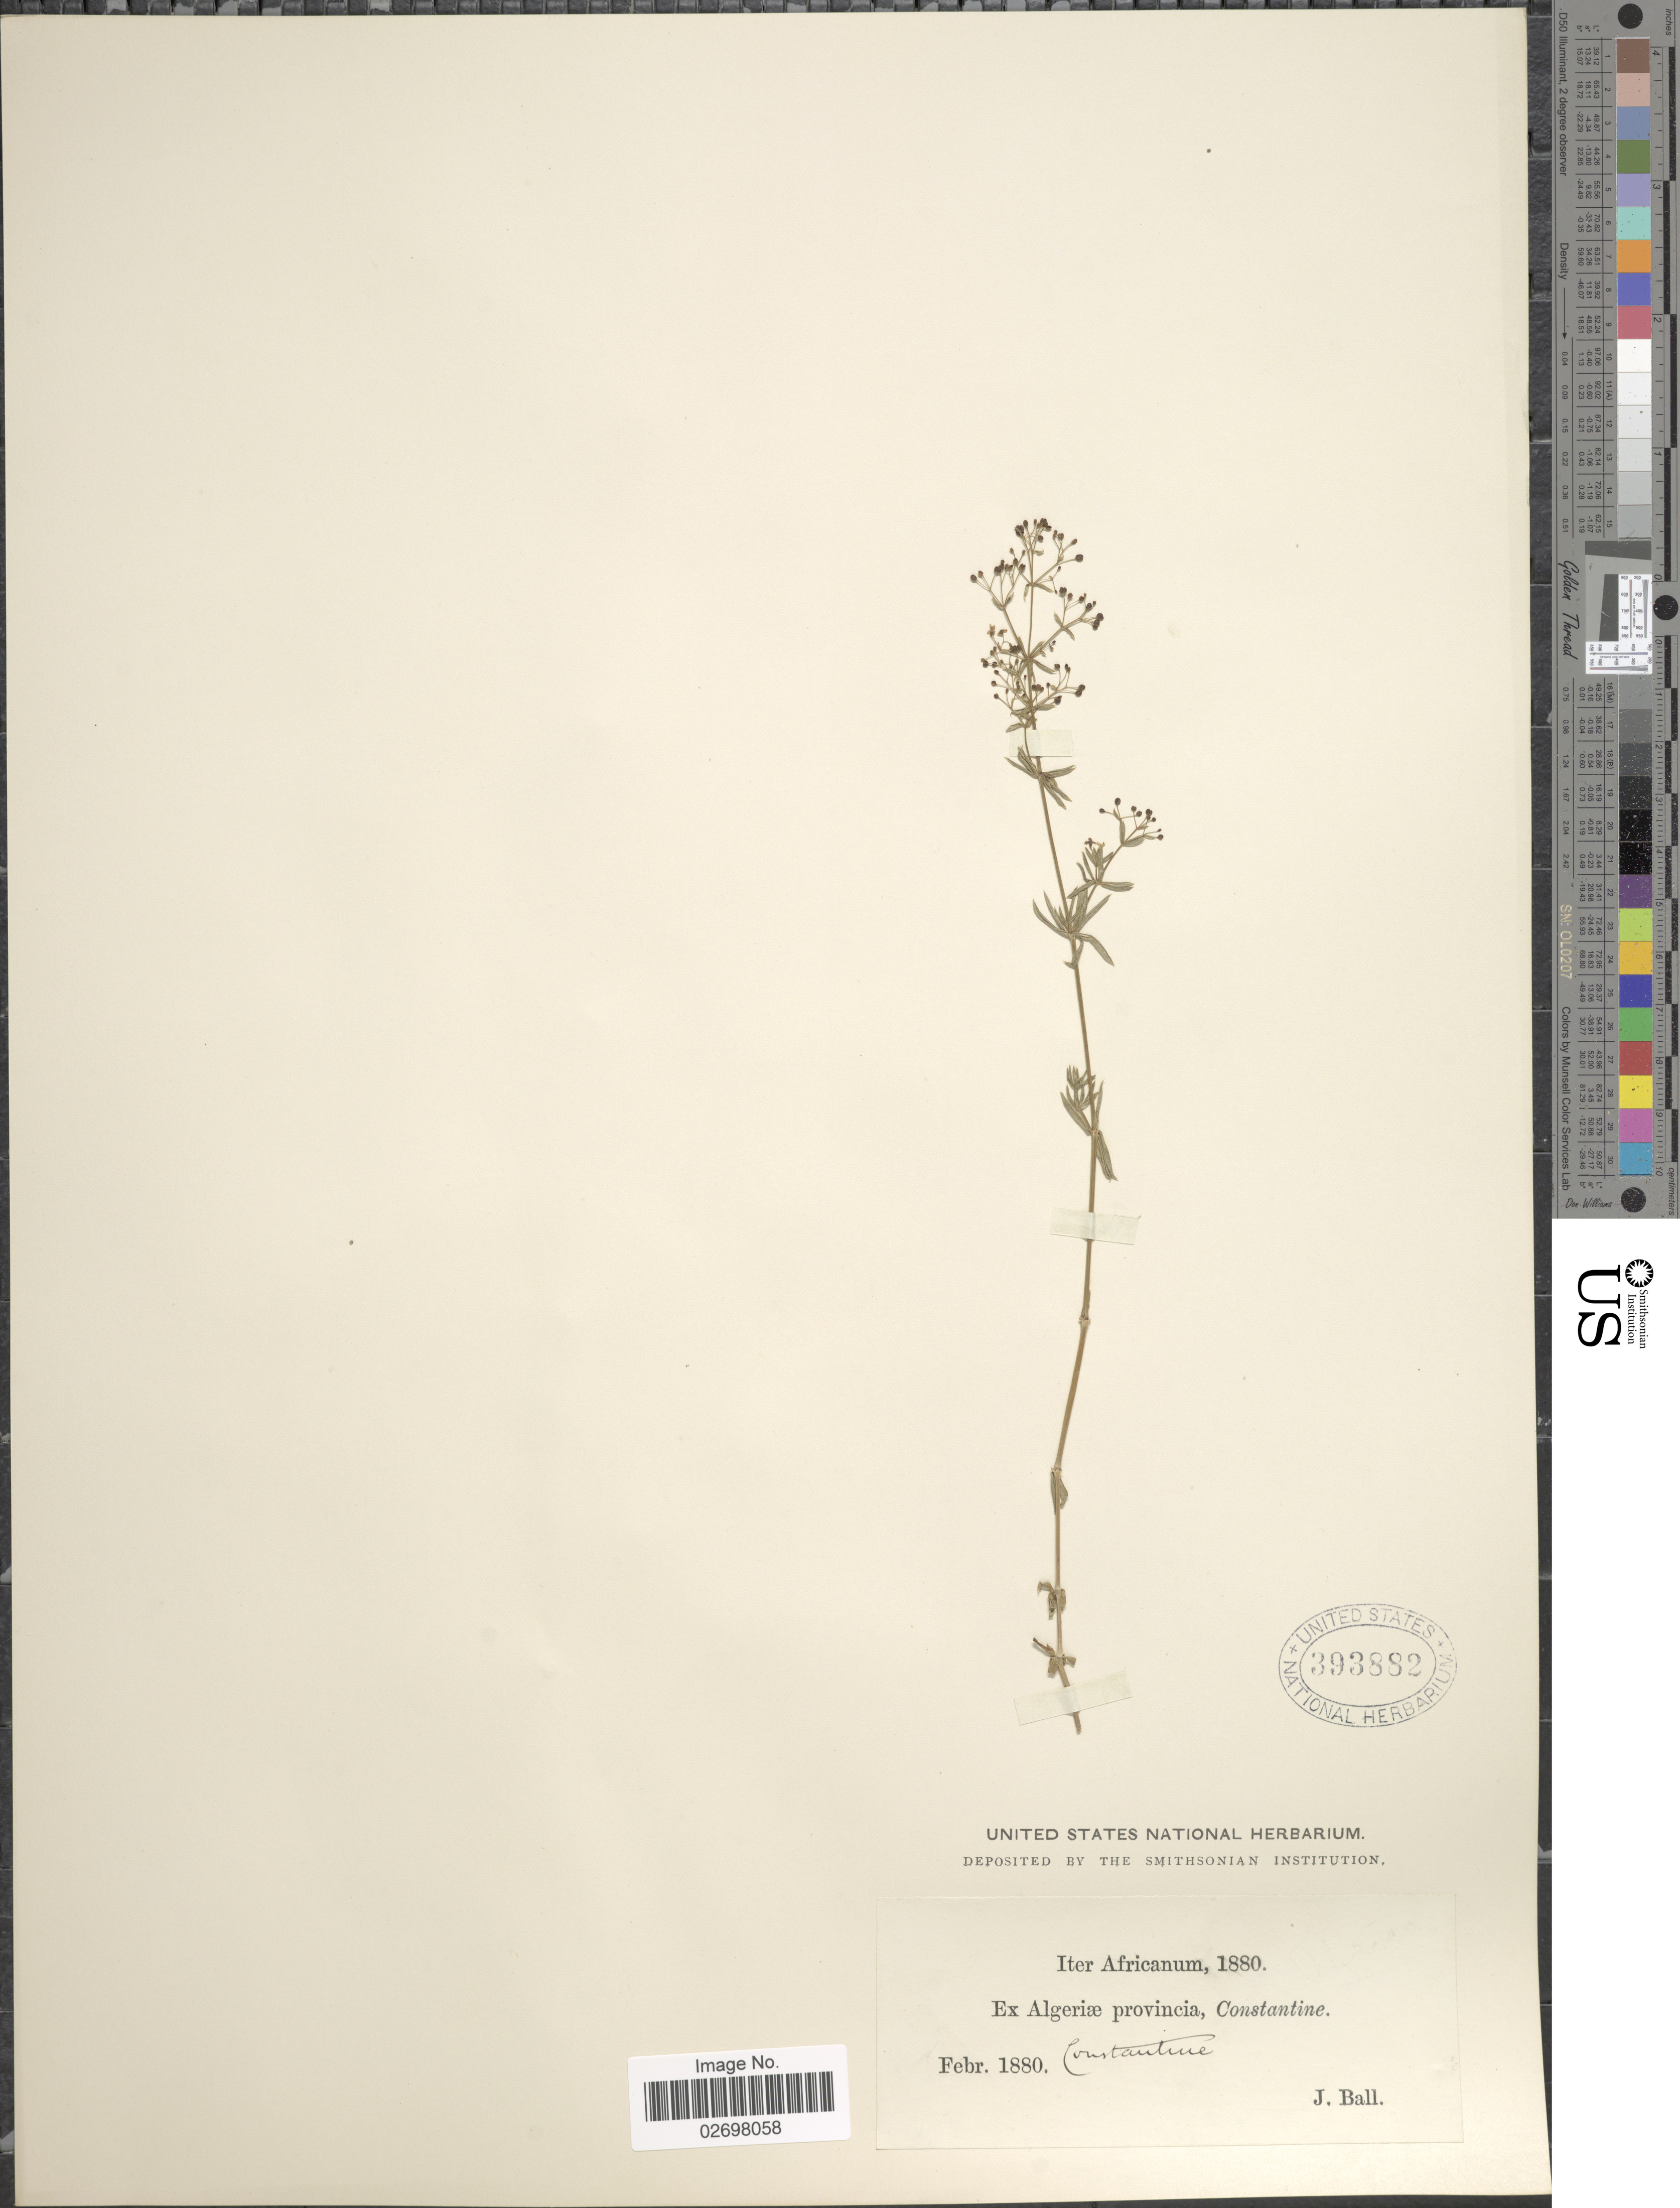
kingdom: Plantae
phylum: Tracheophyta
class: Magnoliopsida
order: Gentianales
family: Rubiaceae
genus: Galium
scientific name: Galium sp.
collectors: J. Ball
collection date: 1880-02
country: Algeria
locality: Algeriæ provincia, Constantine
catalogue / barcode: US 393882